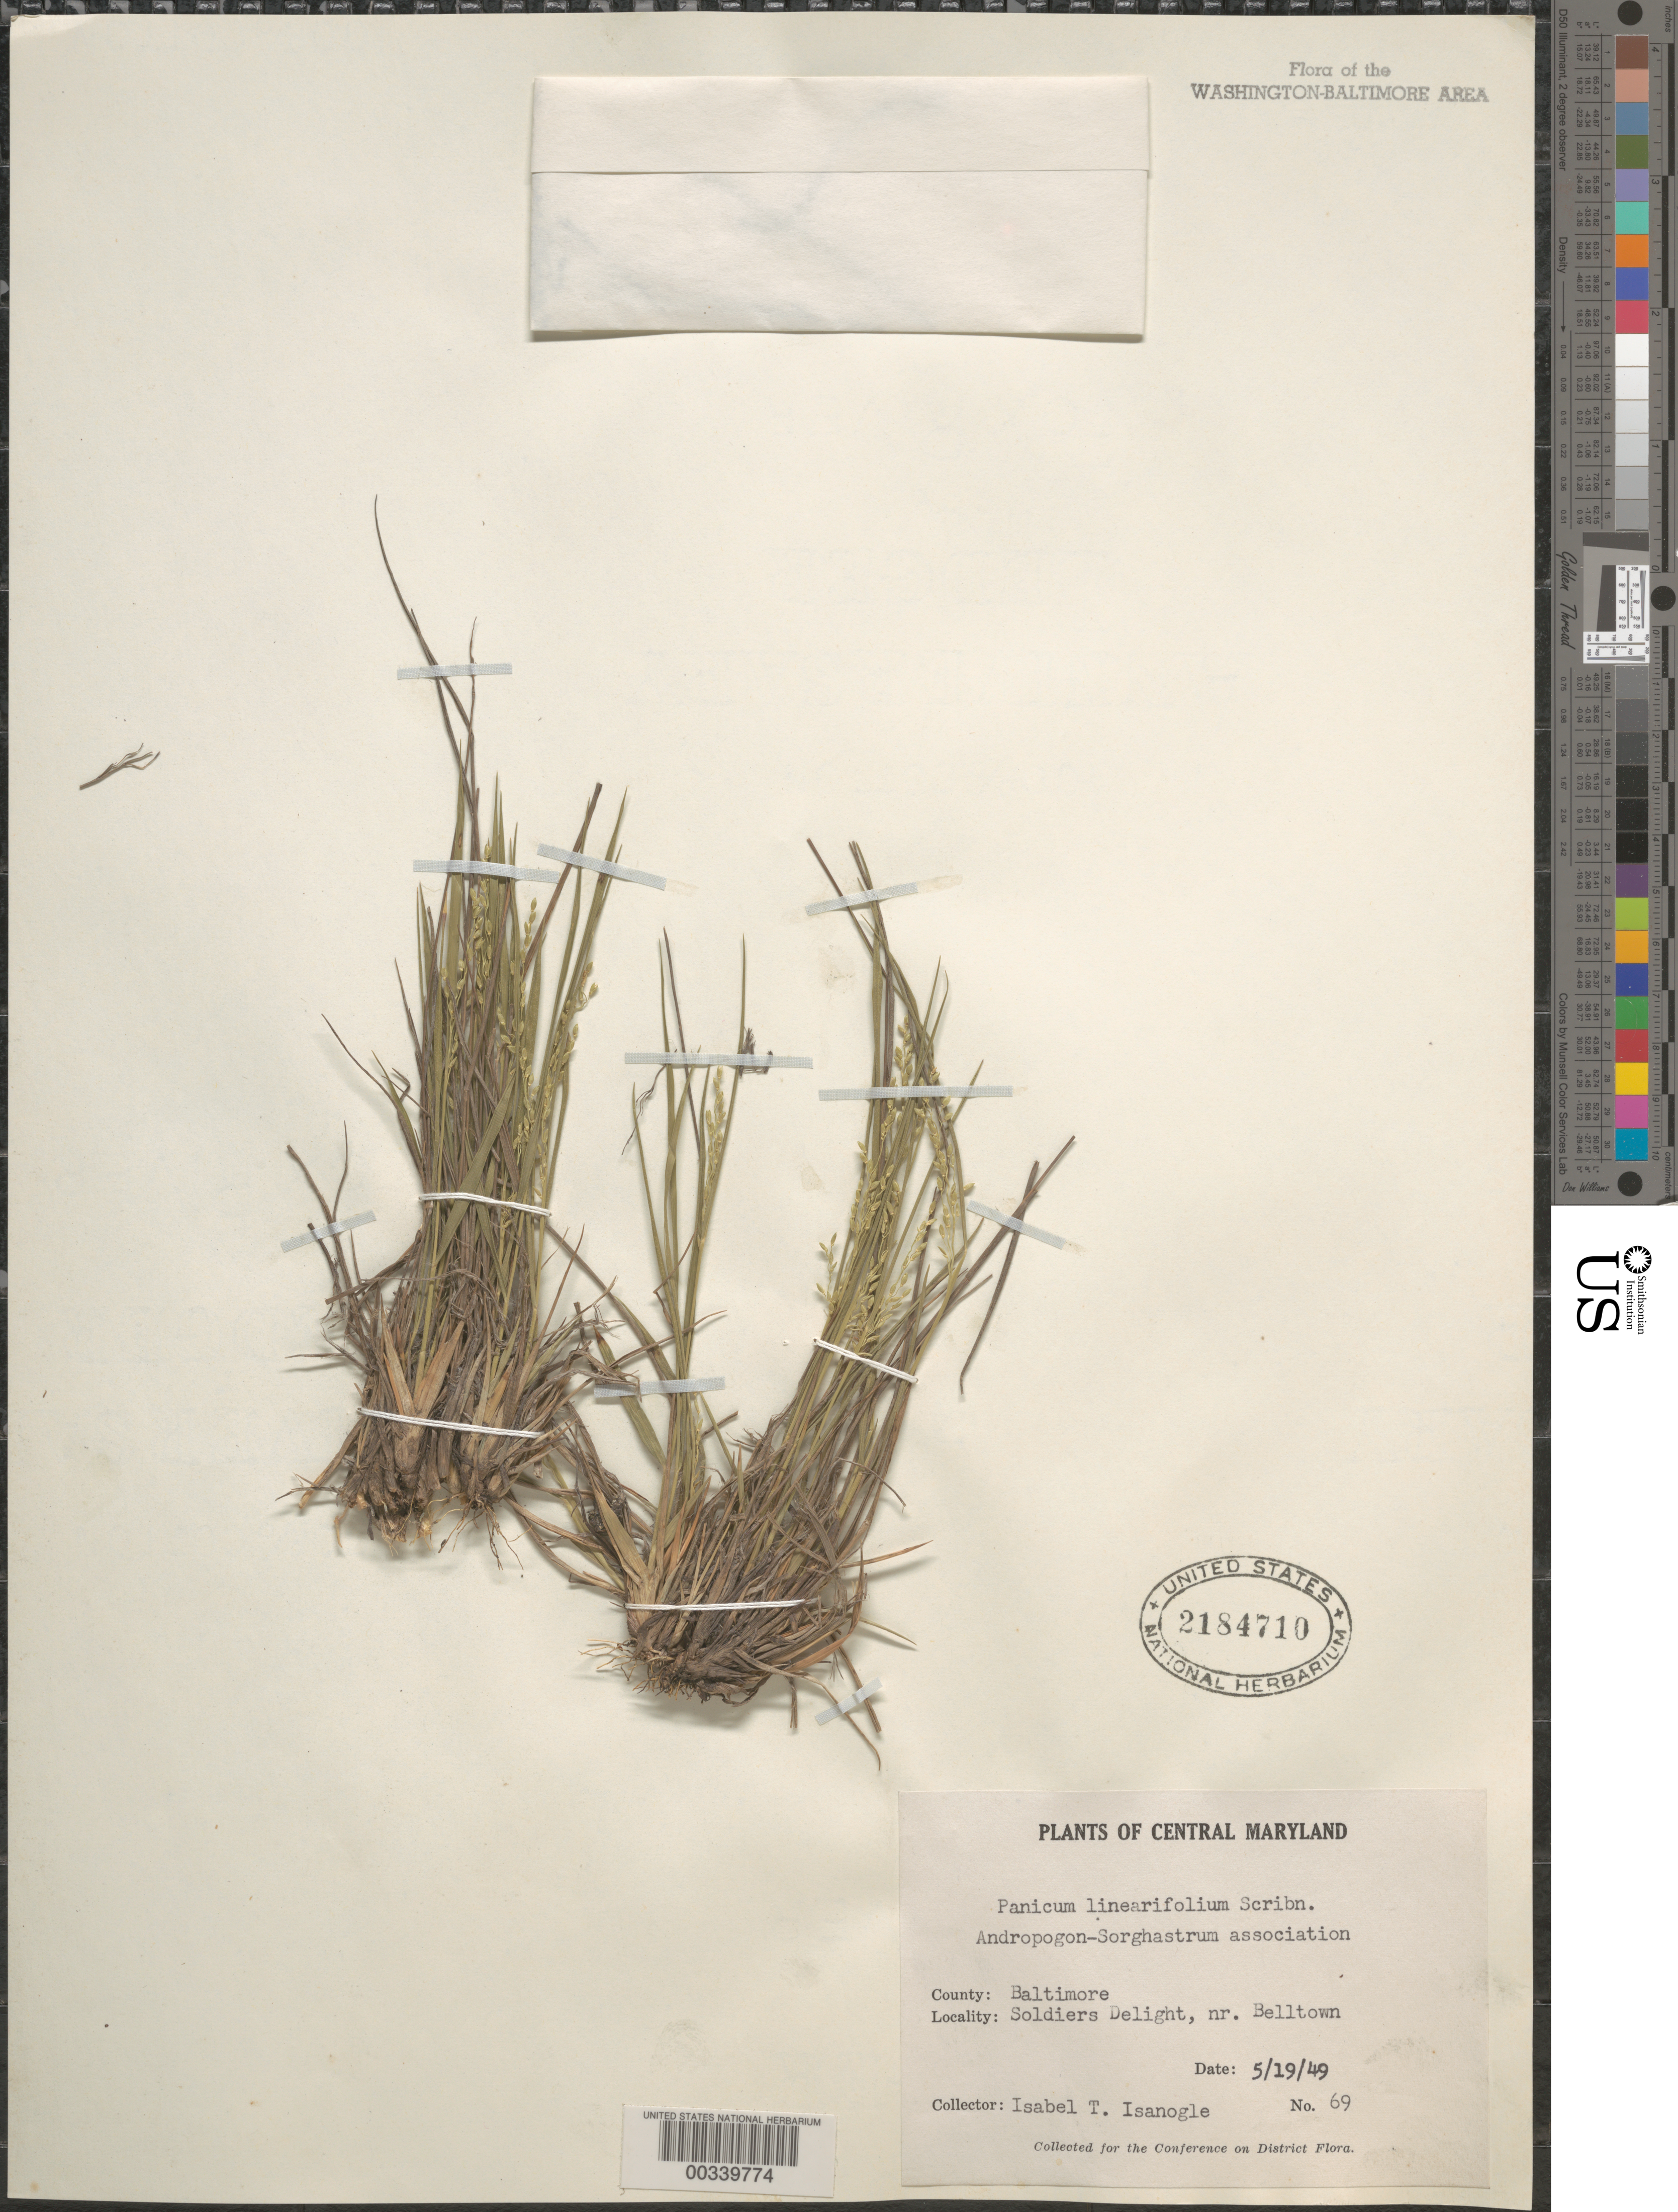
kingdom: Plantae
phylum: Tracheophyta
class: Liliopsida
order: Poales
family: Poaceae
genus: Dichanthelium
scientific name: Dichanthelium linearifolium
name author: (Scribn.) Gould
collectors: I. Isanogle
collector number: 69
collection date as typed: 19 May 1949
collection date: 1949-05-19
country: United States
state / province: Maryland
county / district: Baltimore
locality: Soldiers Delight, near Belltown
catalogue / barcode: US 2184710